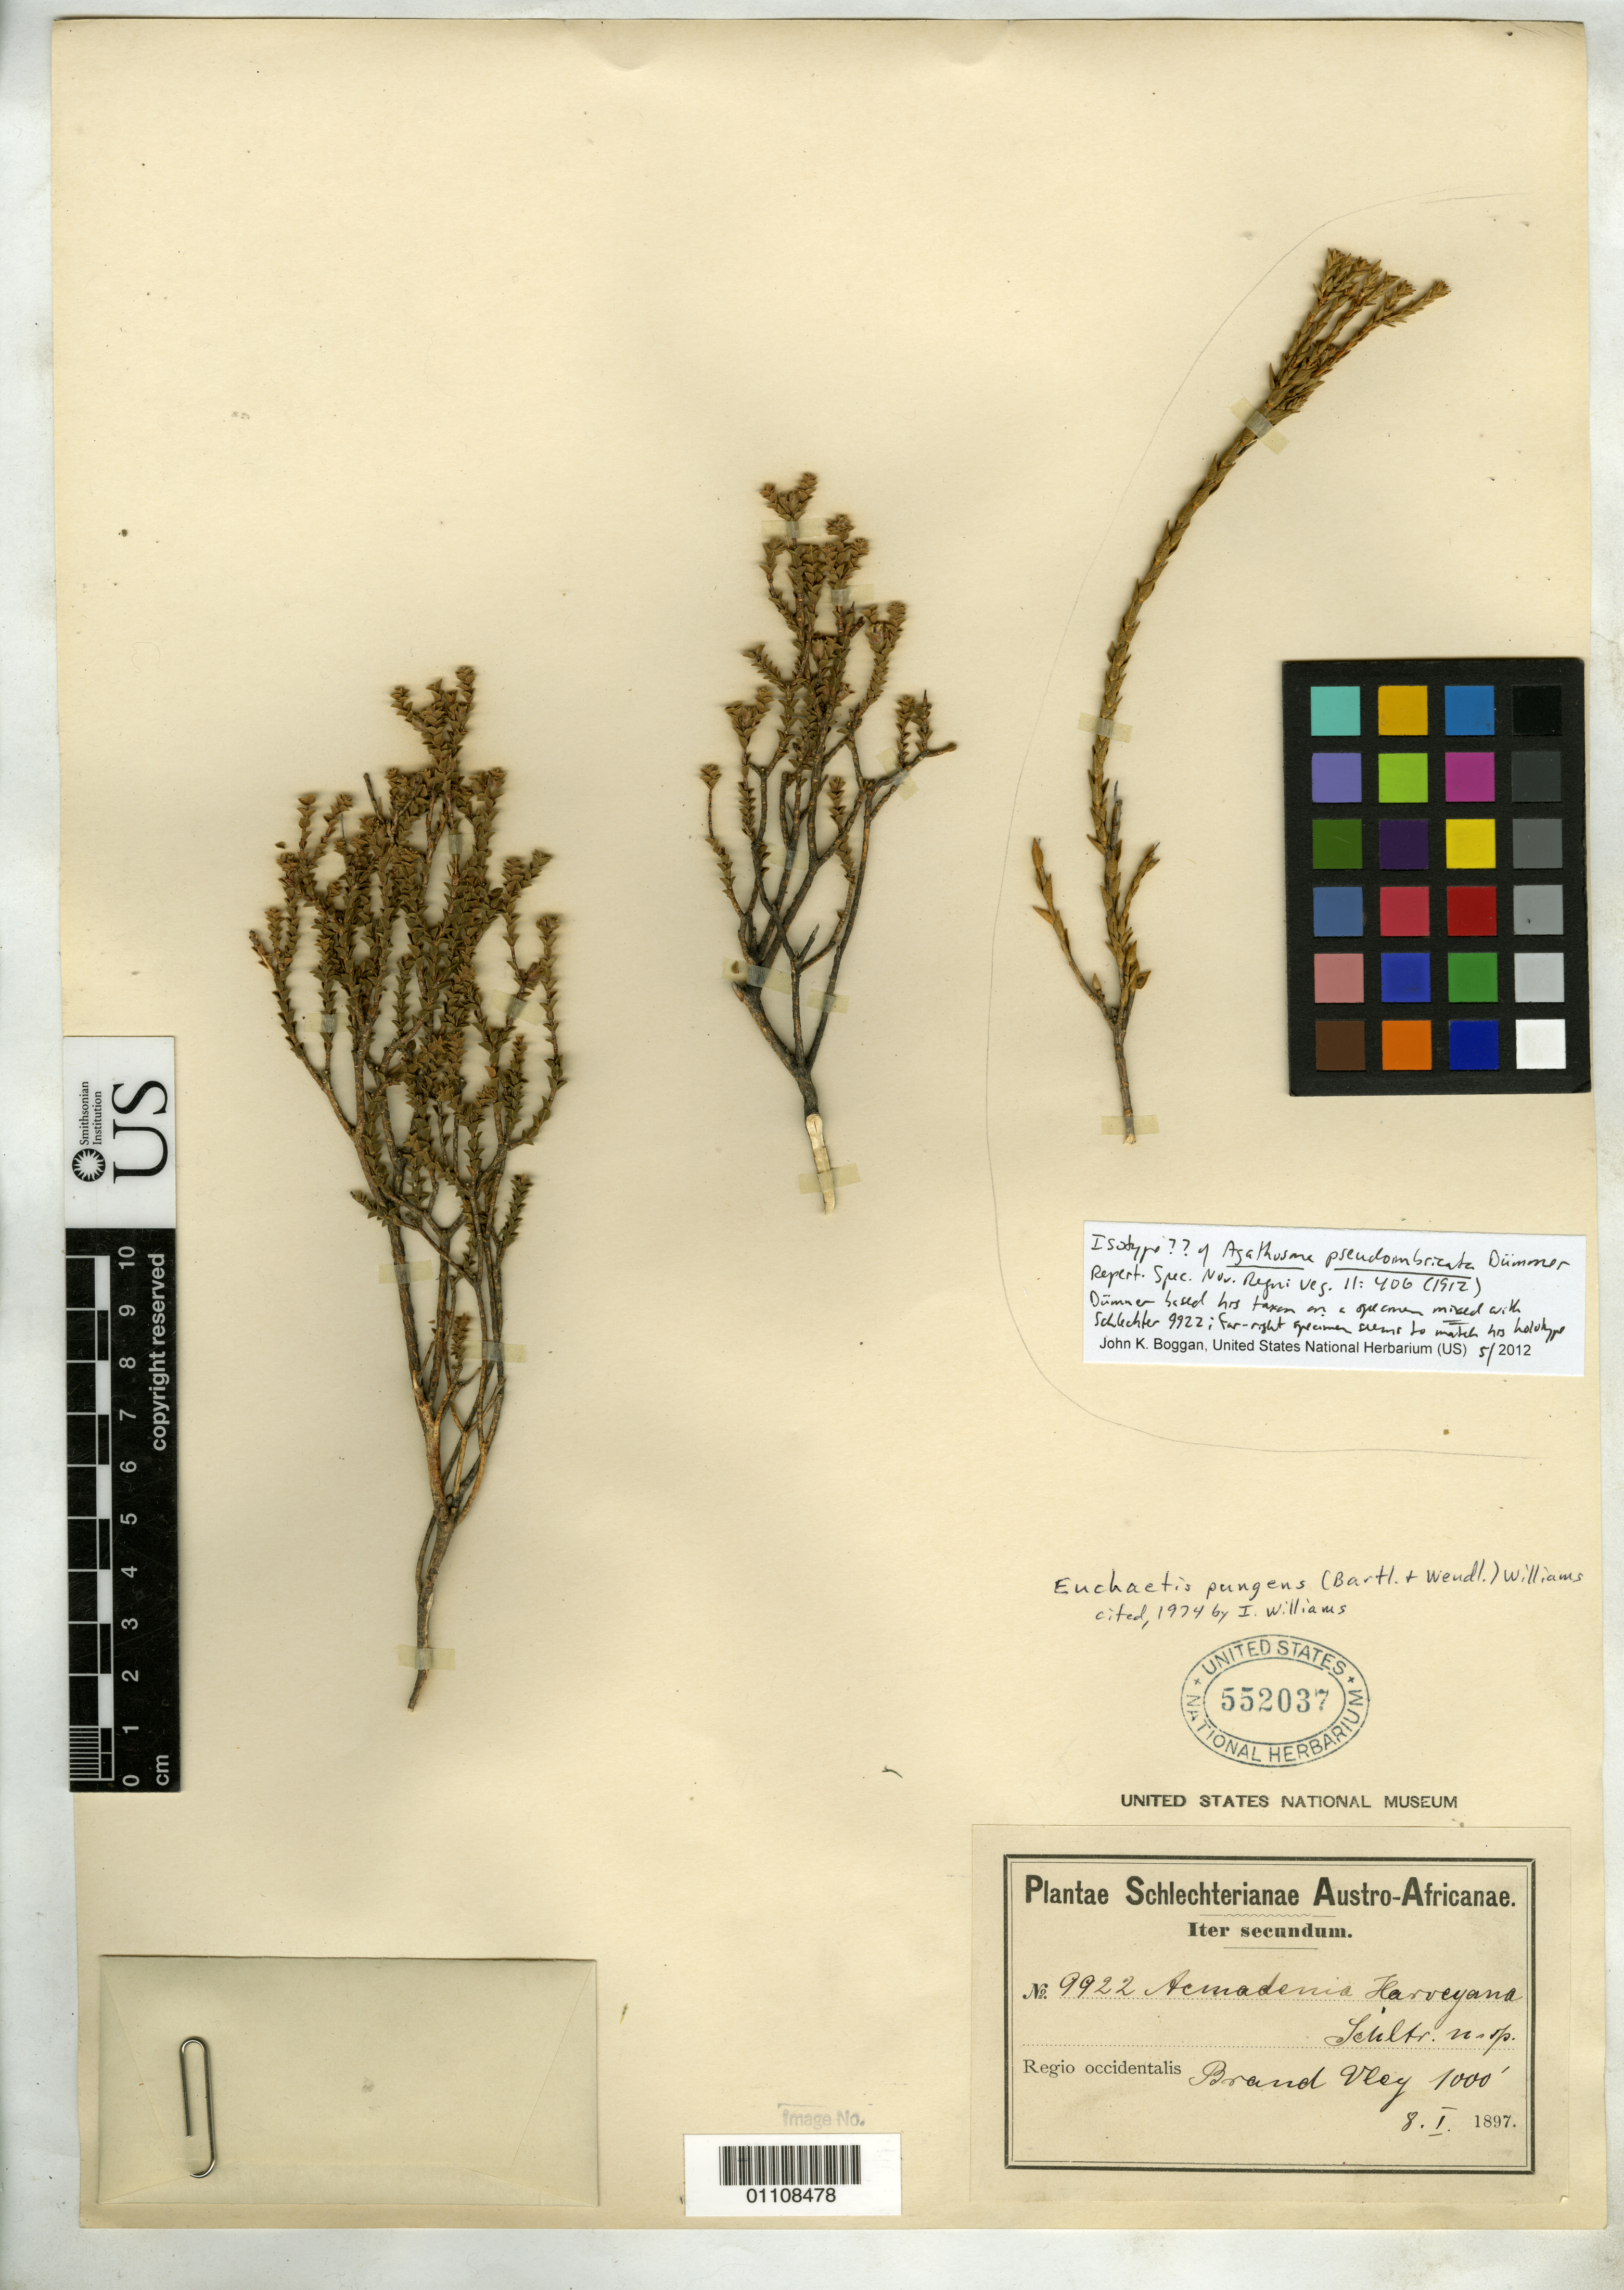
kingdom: Plantae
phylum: Tracheophyta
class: Magnoliopsida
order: Sapindales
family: Rutaceae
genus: Agathosma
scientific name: Agathosma pseudimbricata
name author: Dümmer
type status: Possible Type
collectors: F. R. R. Schlechter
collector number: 9922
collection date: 1897-01-08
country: South Africa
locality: Brand Uley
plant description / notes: Dümmer based his taxon on a specimen "mixed with 9922"; far-right specimen on this sheet appears to match his holotype and may be an isotype.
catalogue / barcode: US 552037